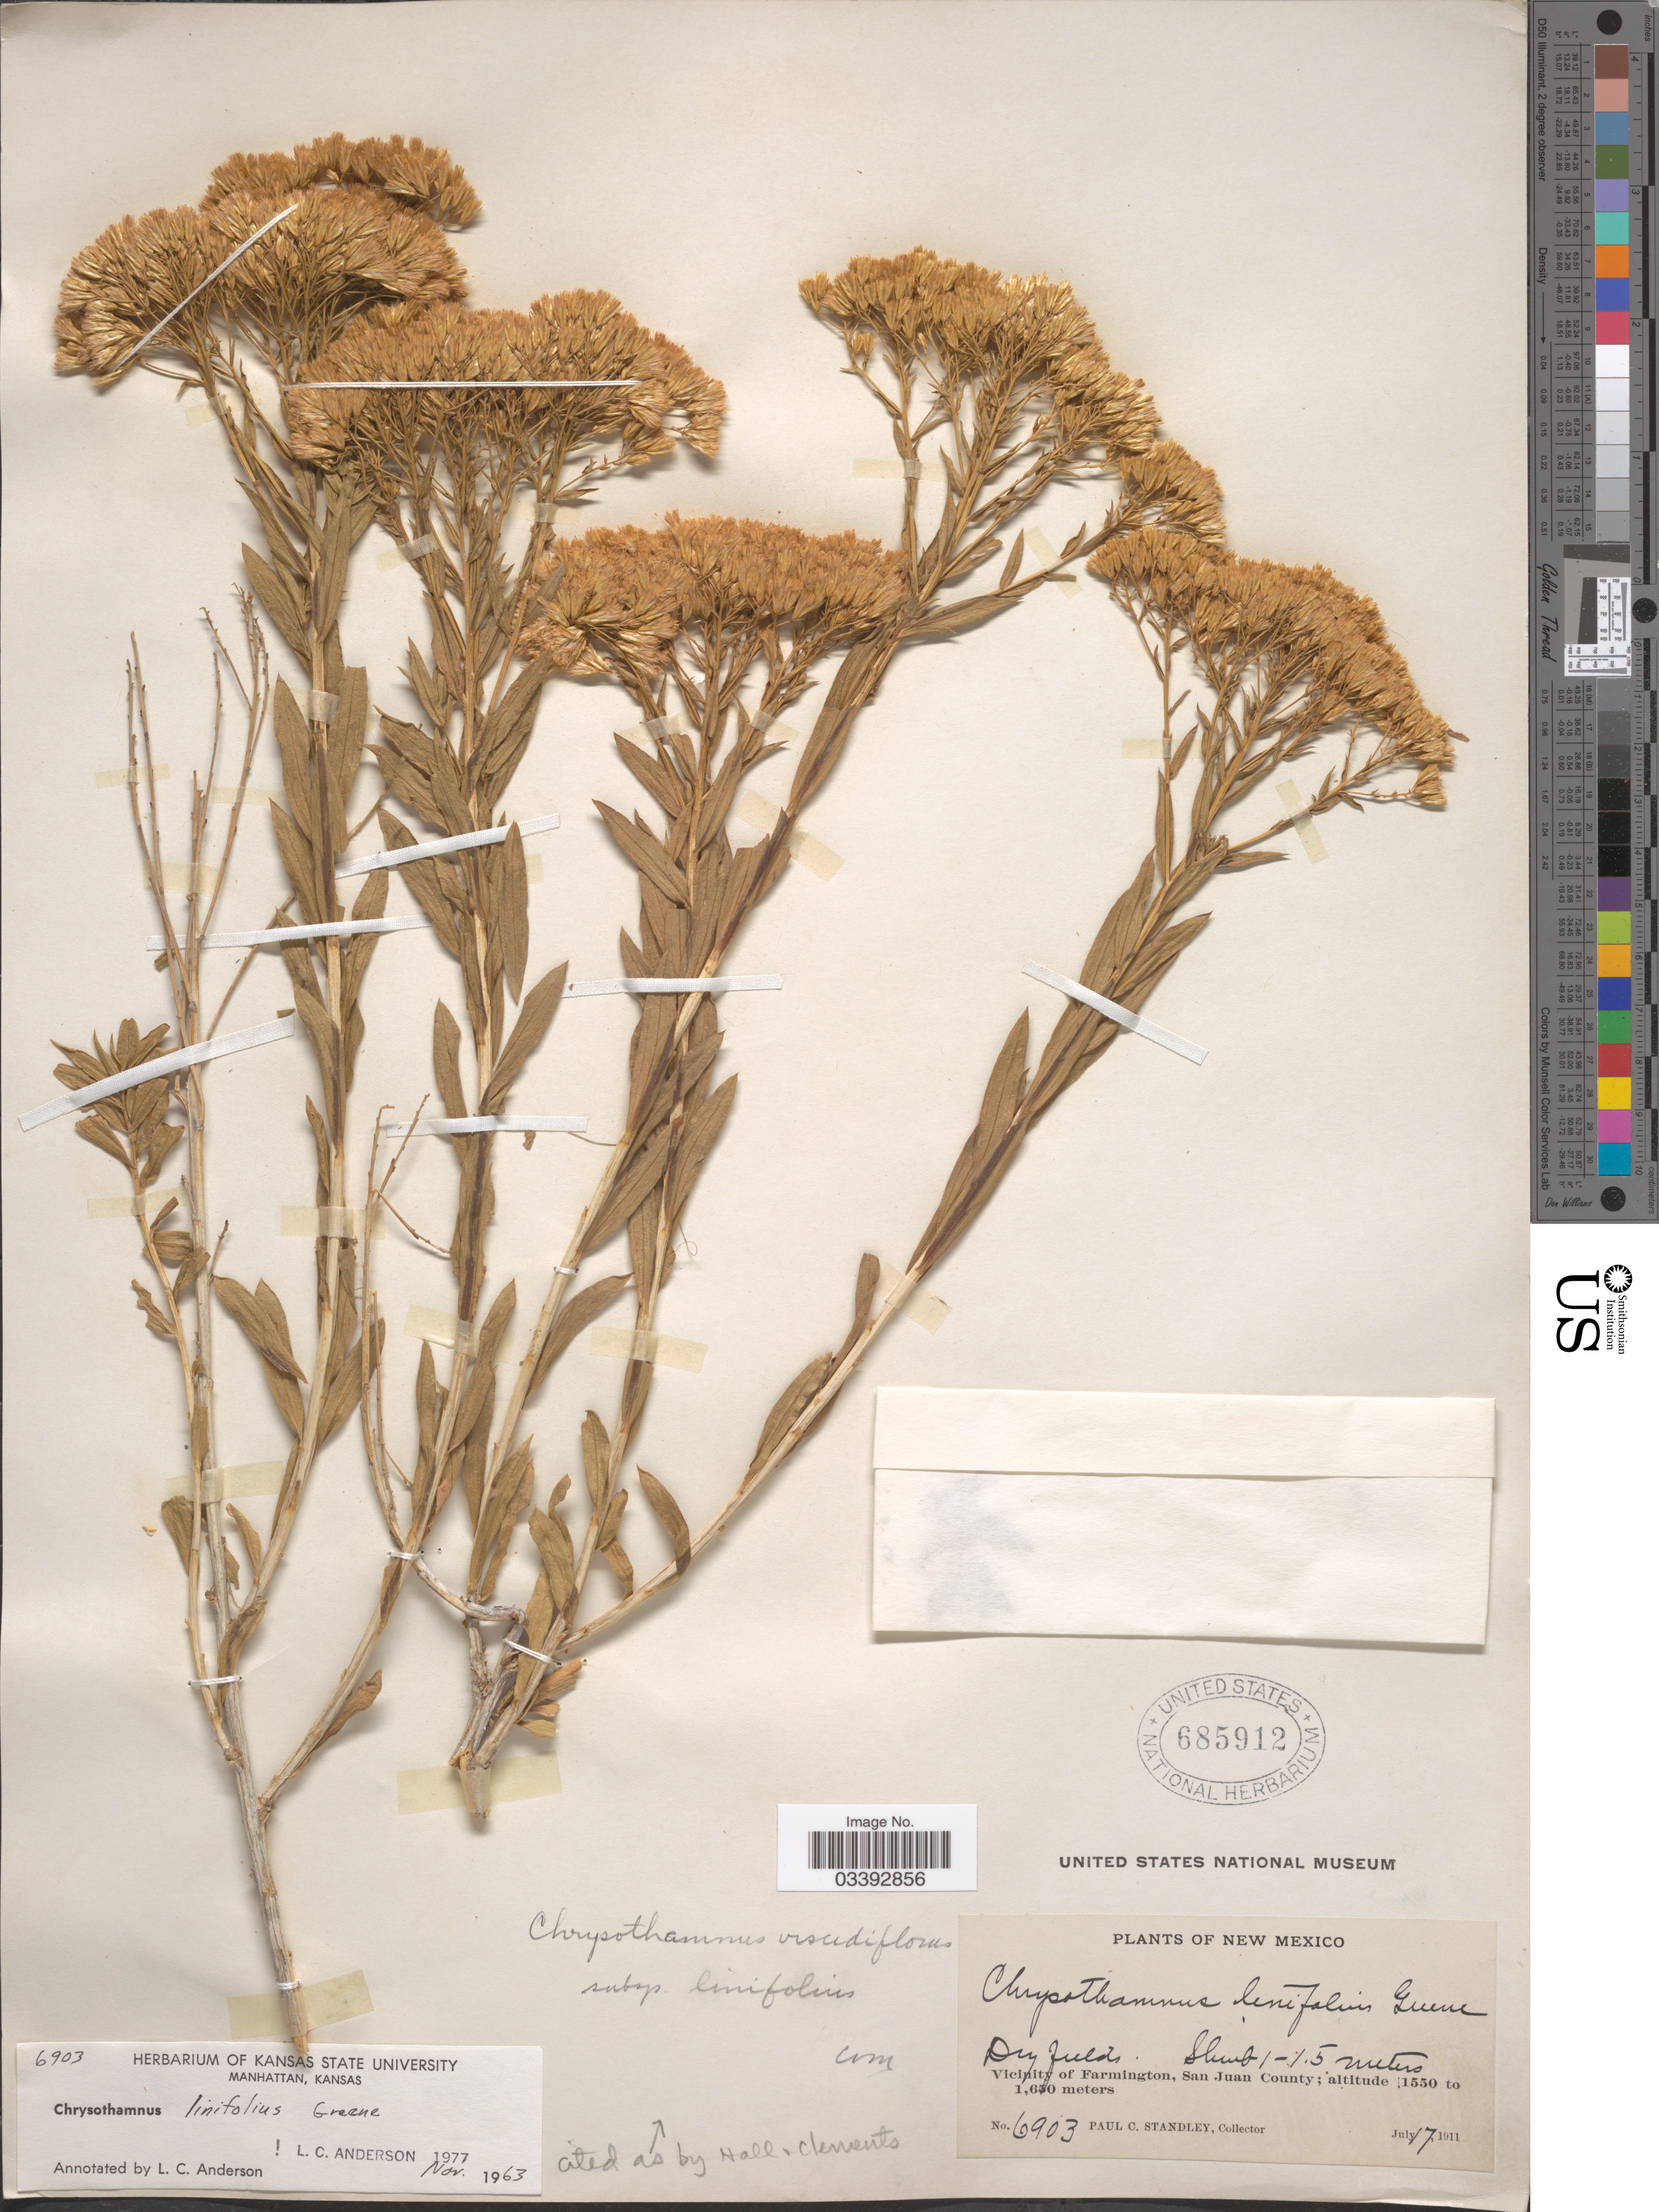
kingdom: Plantae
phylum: Tracheophyta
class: Magnoliopsida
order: Asterales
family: Asteraceae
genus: Chrysothamnus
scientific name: Chrysothamnus linifolius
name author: Greene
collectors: P. C. Standley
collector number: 6903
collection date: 1911-07-17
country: United States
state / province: New Mexico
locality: Vicinity of Farmington, San Juan County.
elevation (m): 1550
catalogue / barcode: US 685912